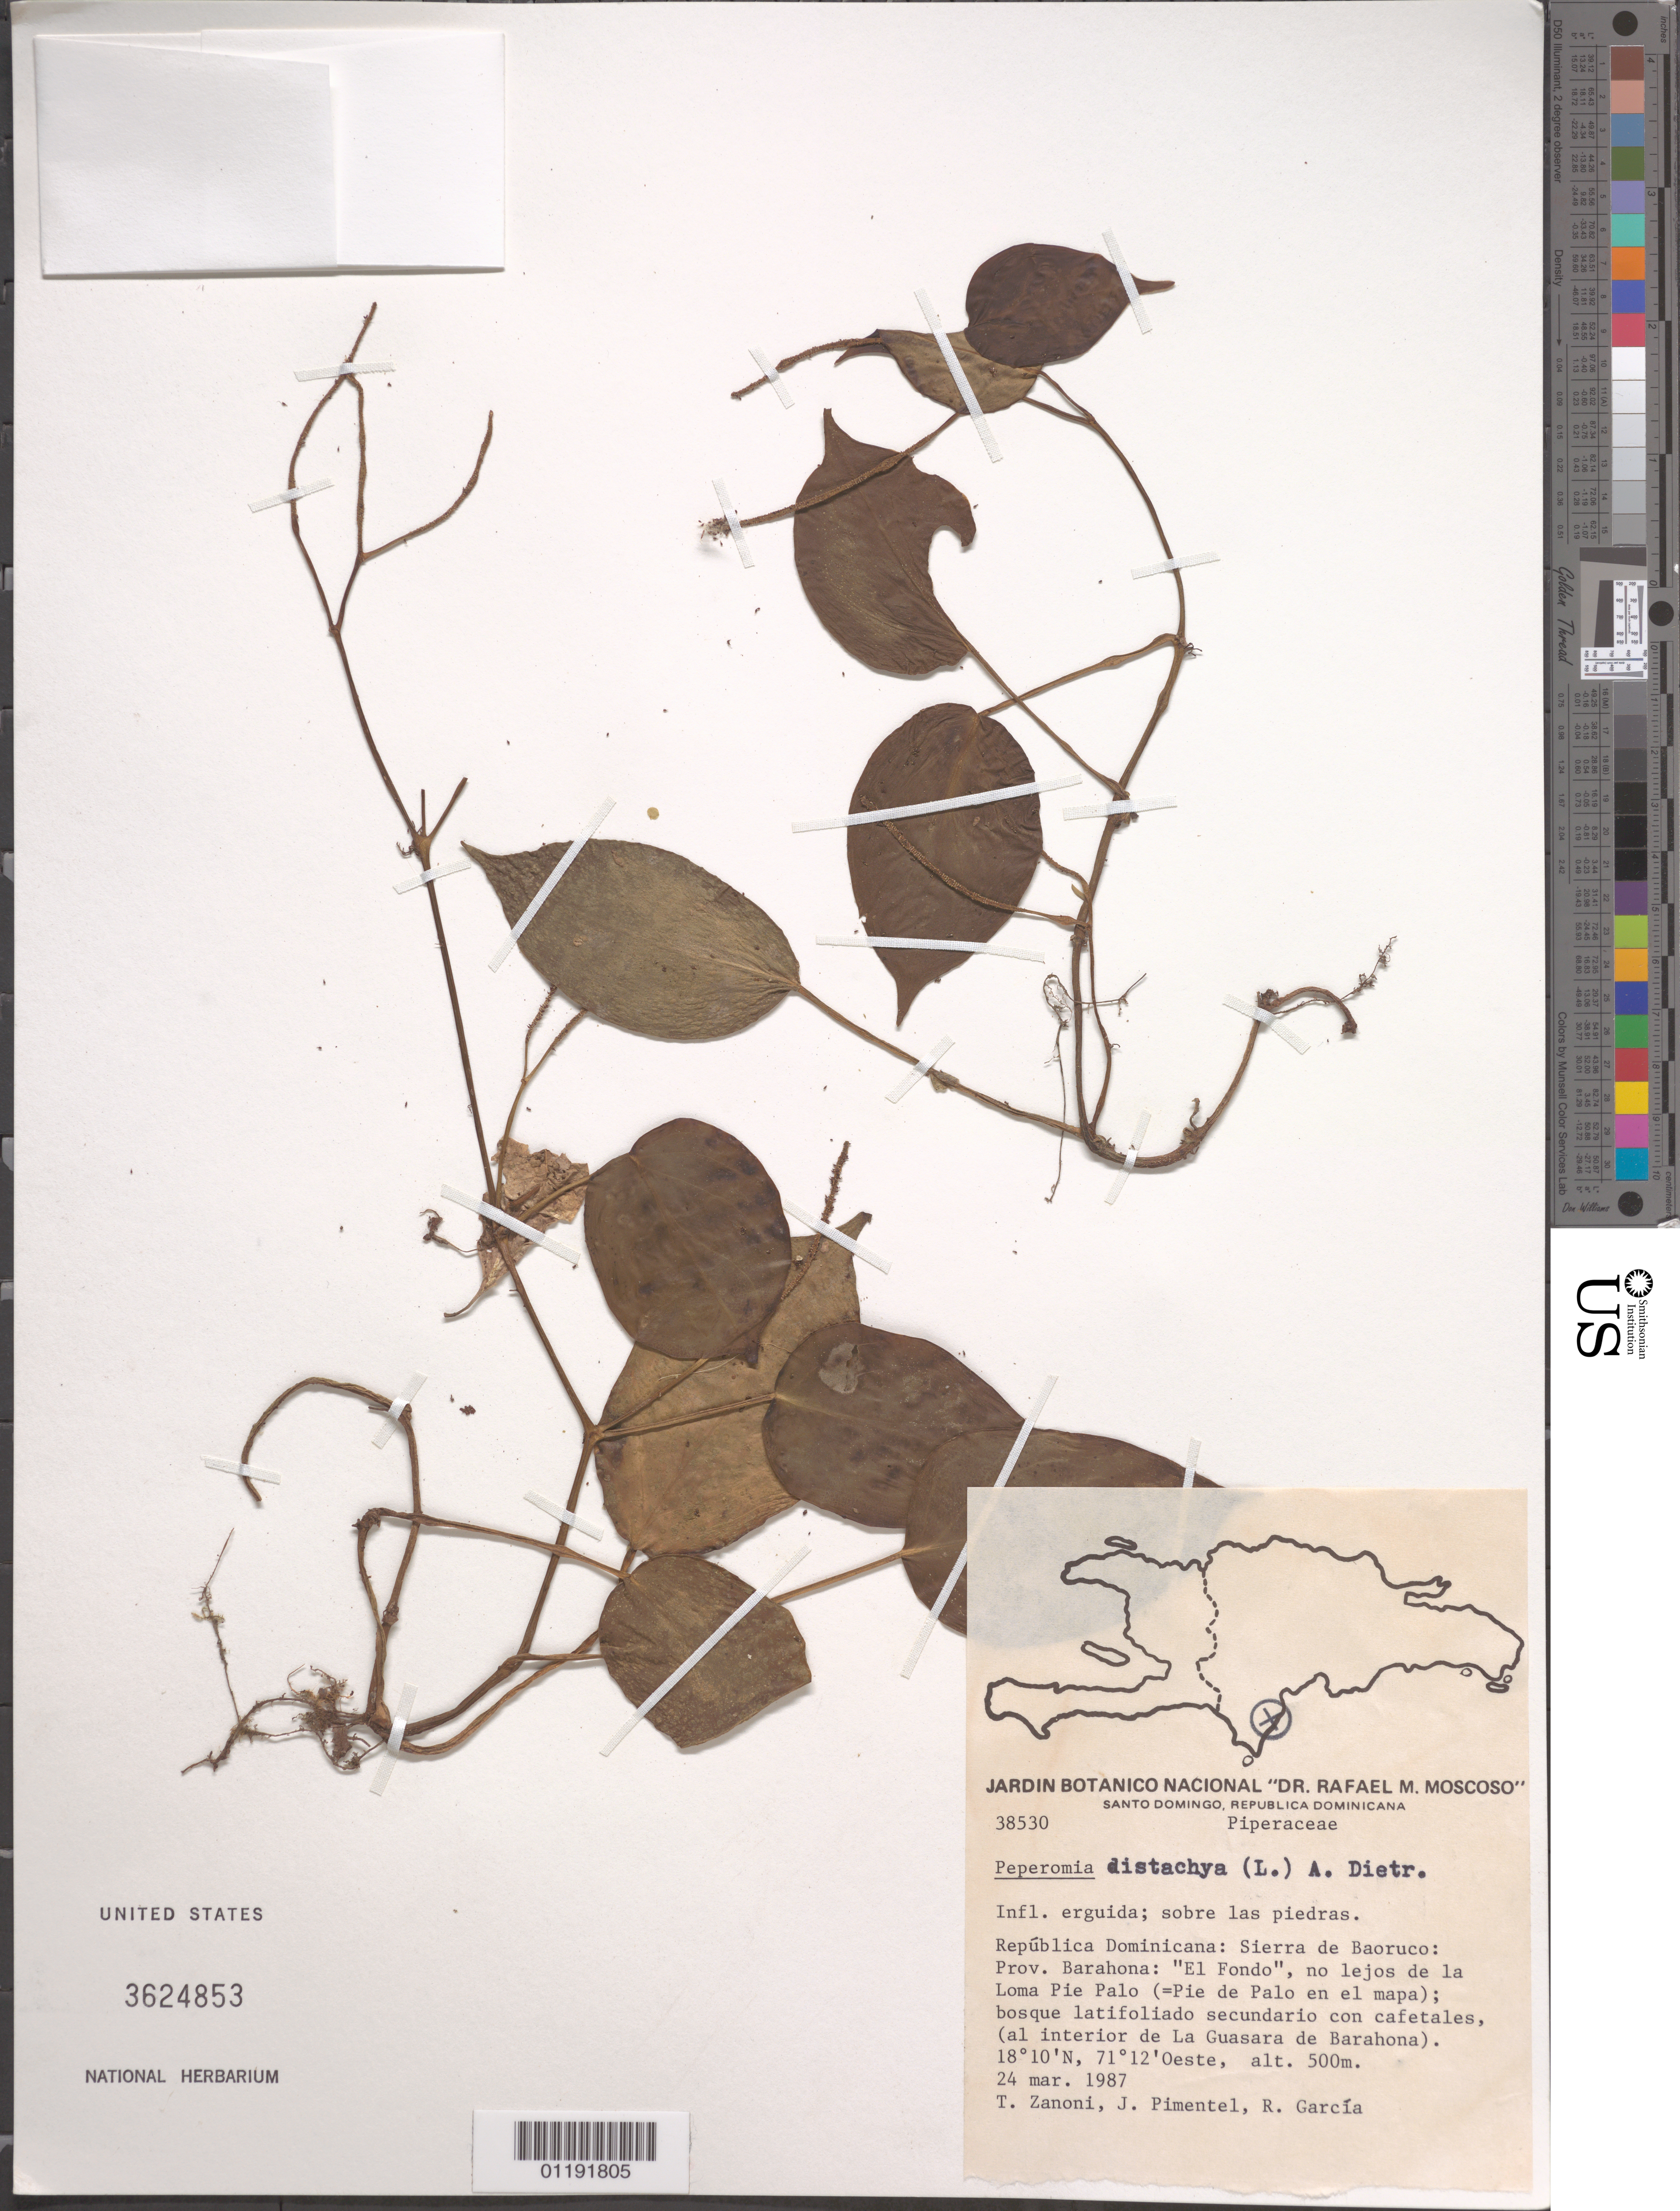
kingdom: Plantae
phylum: Tracheophyta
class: Magnoliopsida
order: Piperales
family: Piperaceae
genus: Peperomia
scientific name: Peperomia distachya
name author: (L.) A. Dietr.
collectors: T. A. Zanoni, J. Pimentel & R. Garcia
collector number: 38530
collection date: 1987-03-24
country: Dominican Republic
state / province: Barahona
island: Hispaniola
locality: Sierra de Baoruco, El Fondo, far from Loma Pie Palo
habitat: Seconary broadleaf forest, coffee farms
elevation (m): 500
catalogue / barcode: US 3624853